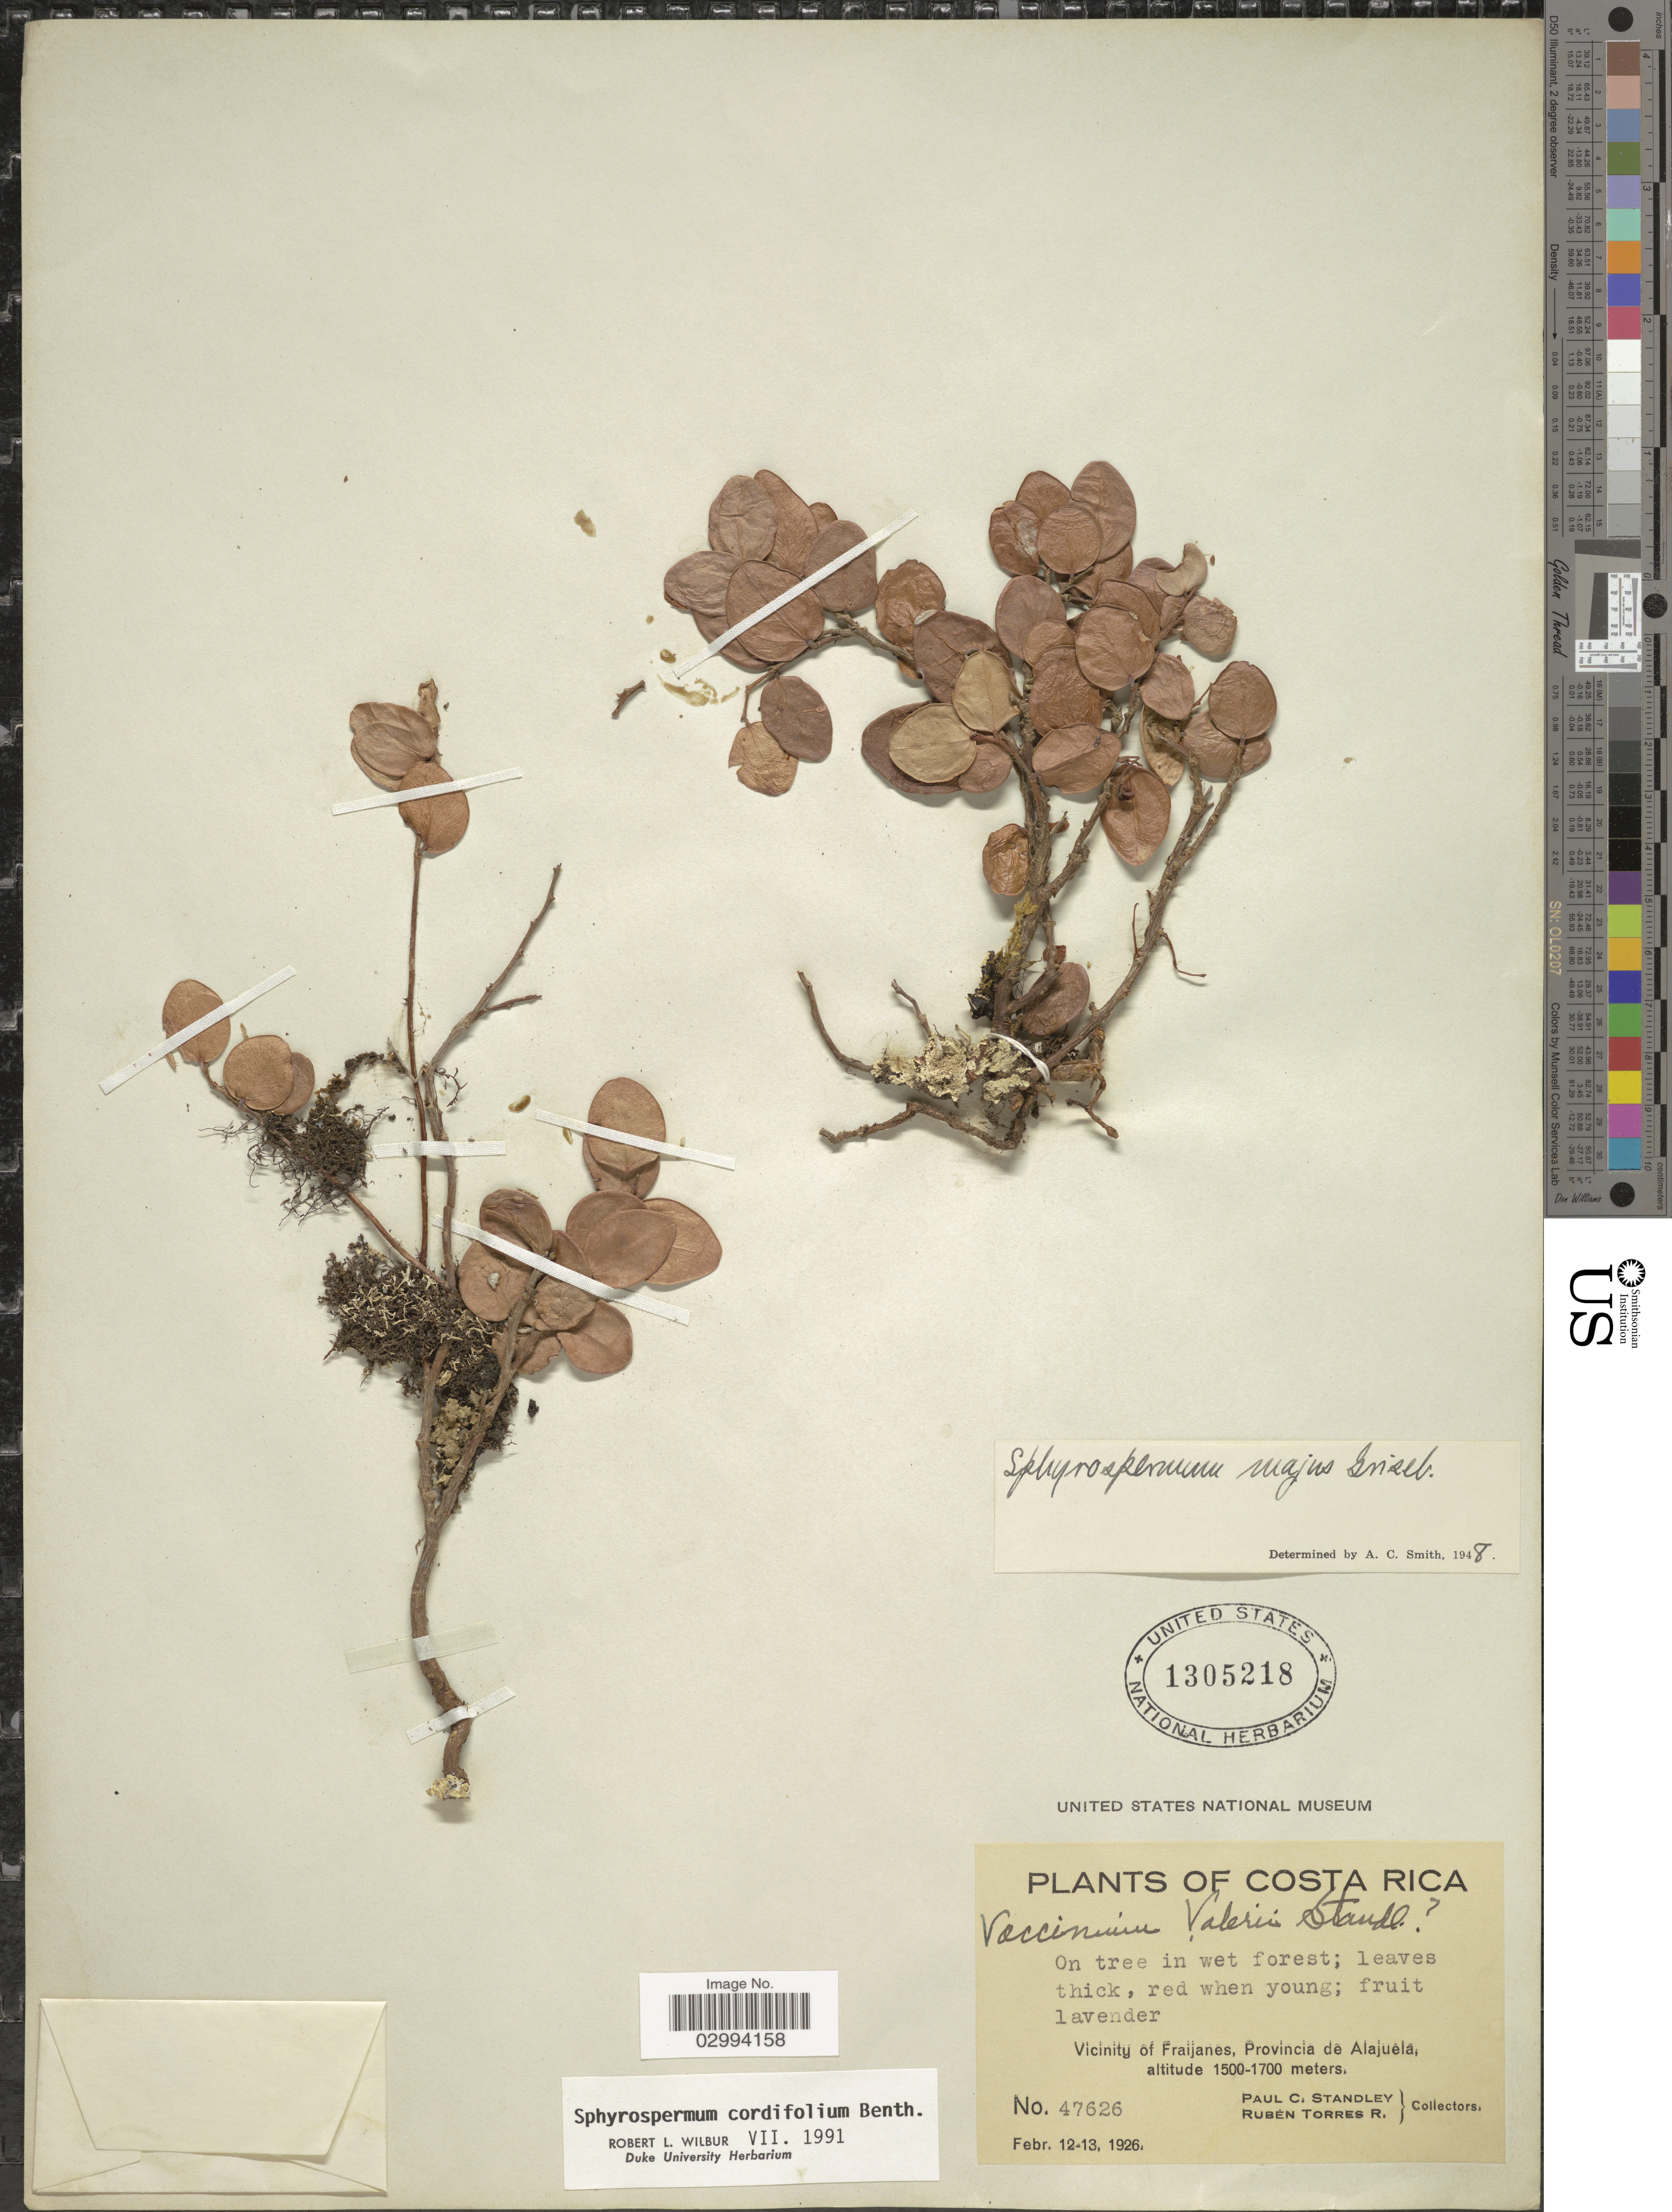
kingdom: Plantae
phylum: Tracheophyta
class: Magnoliopsida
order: Ericales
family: Ericaceae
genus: Sphyrospermum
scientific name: Sphyrospermum cordifolium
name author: Benth.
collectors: P. C. Standley & R. Torres Rojas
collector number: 47626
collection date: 1926-02-12/1926-02-13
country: Costa Rica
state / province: Alajuela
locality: Vicinity of Fraijanes.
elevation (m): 1500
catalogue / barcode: US 1305218